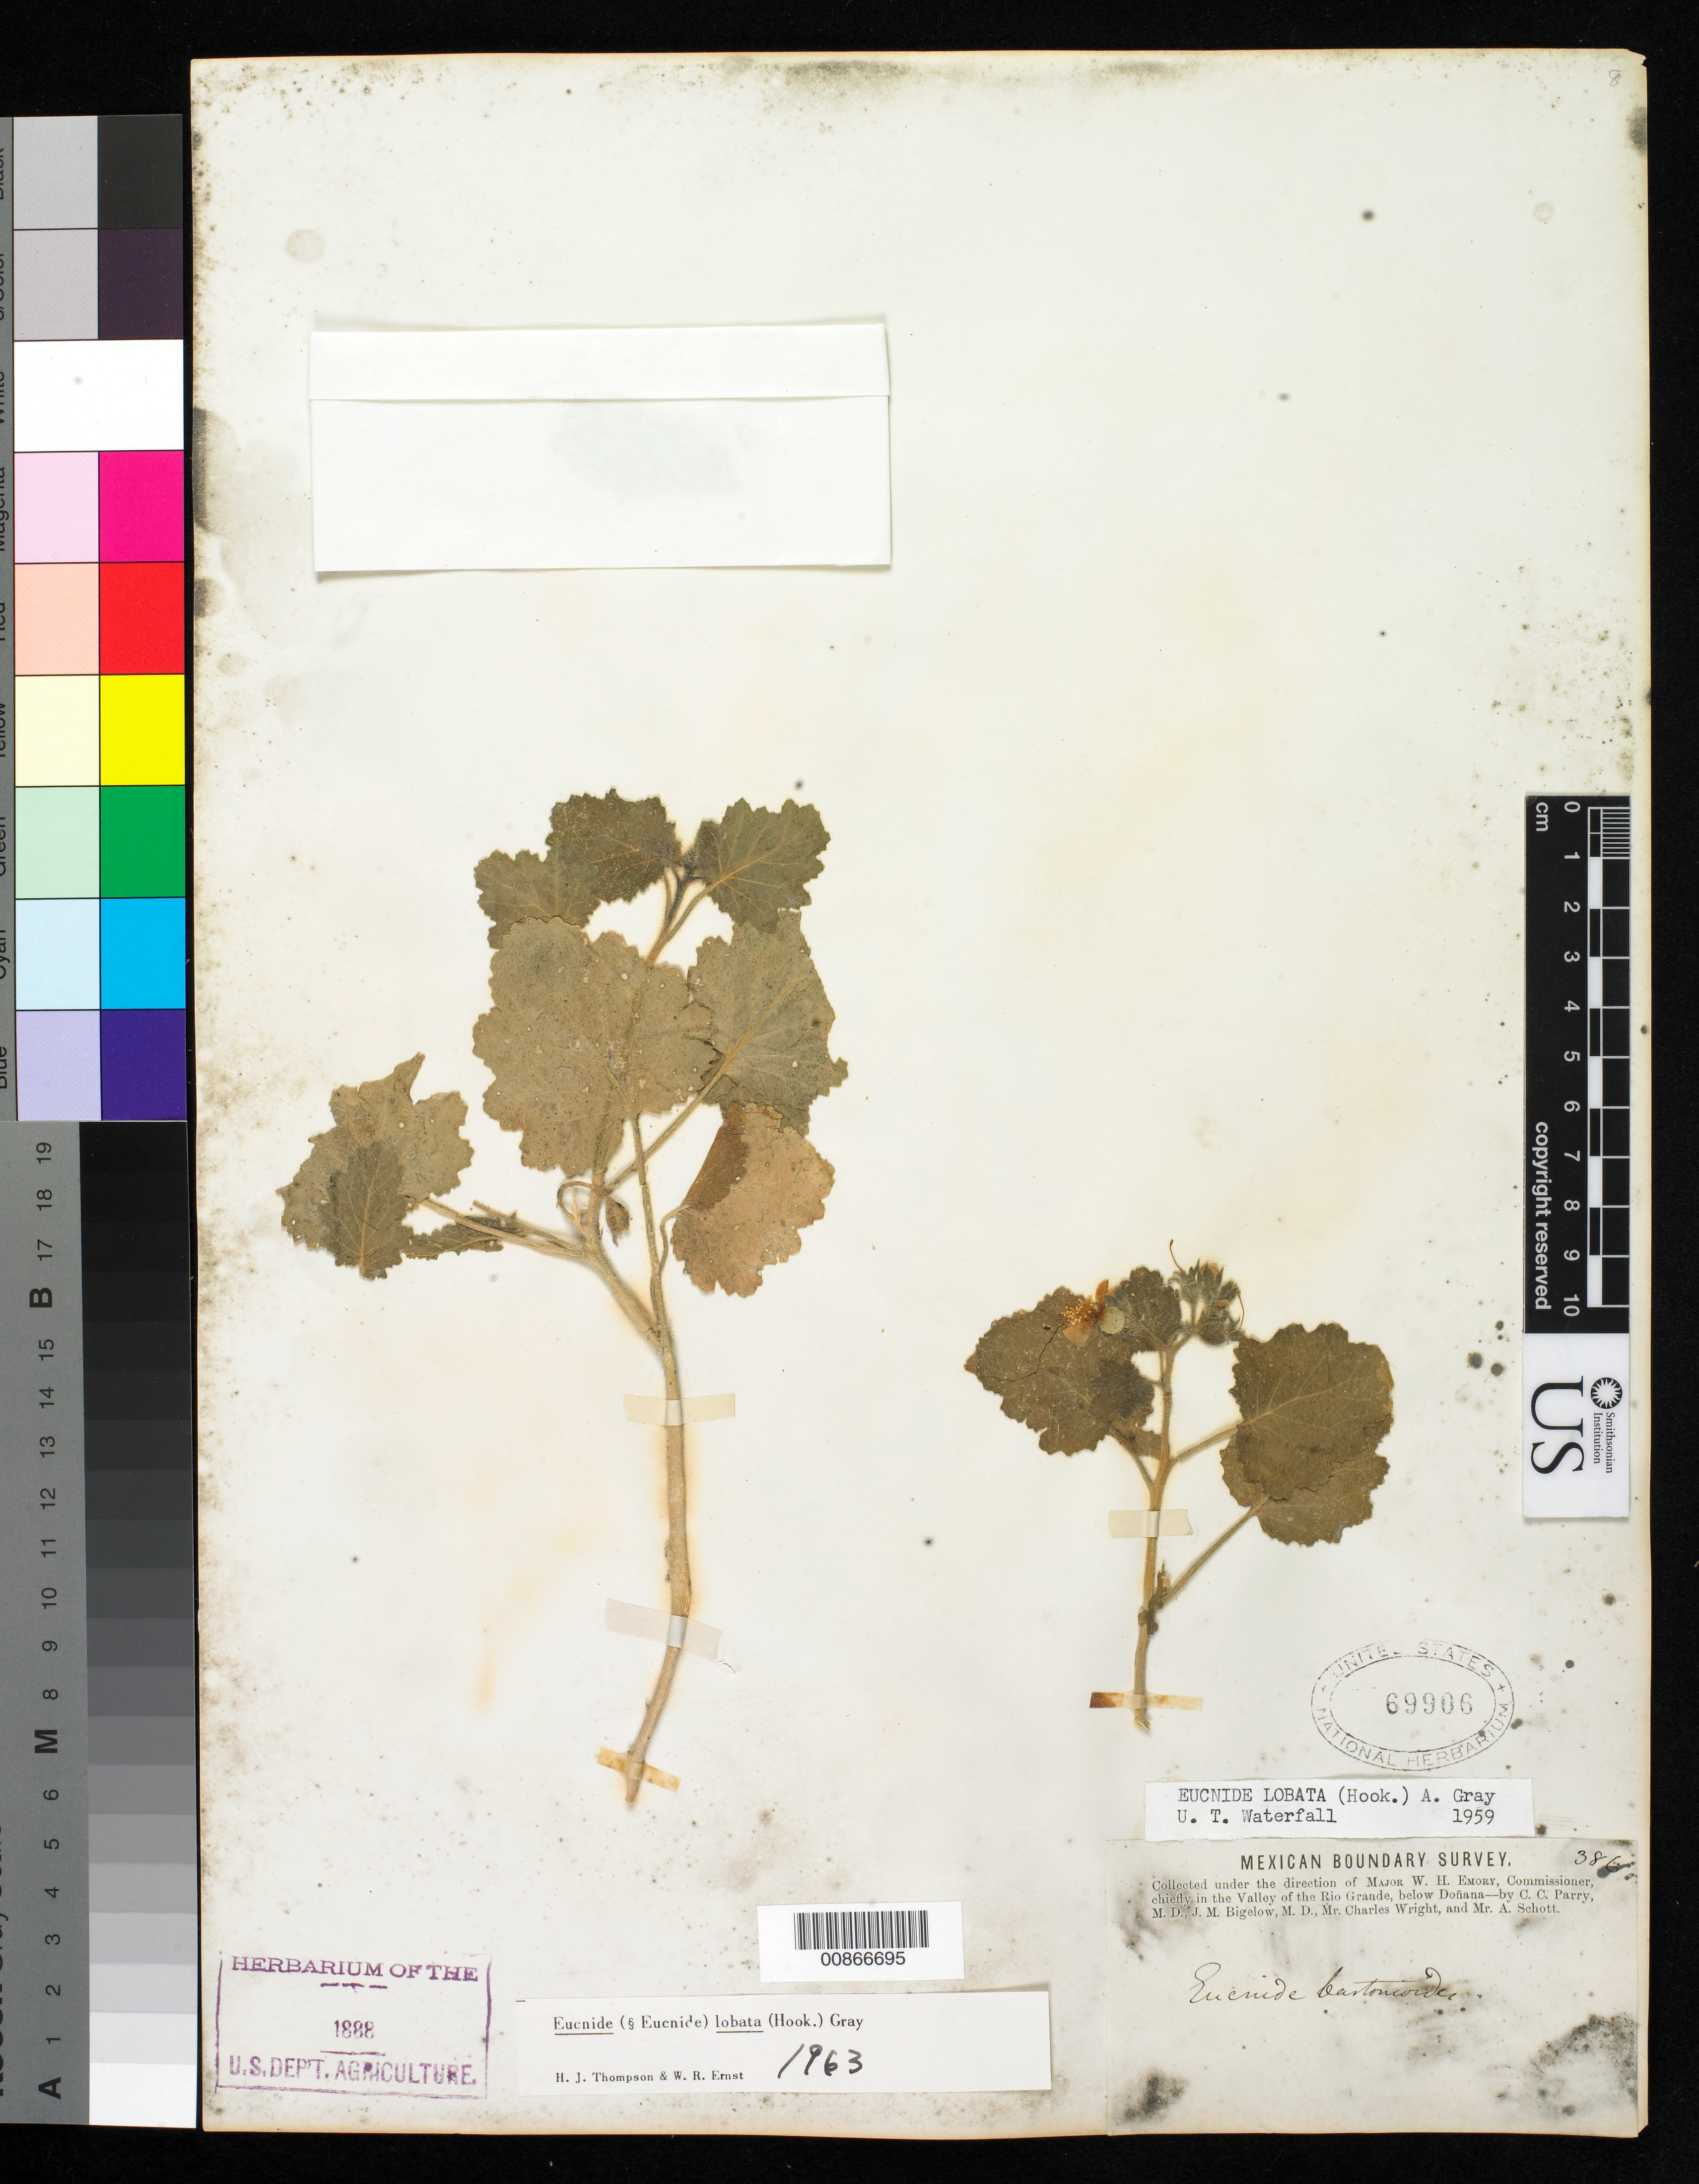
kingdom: Plantae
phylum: Tracheophyta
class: Magnoliopsida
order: Cornales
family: Loasaceae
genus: Eucnide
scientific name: Eucnide lobata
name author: (Hook.) A. Gray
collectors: C. C. Parry, J. M. Bigelow, C. Wright & A. C. V. Schott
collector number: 386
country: United States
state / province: New Mexico / Texas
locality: Valley of the Rio Grande, below Doñana.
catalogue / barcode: US 69906